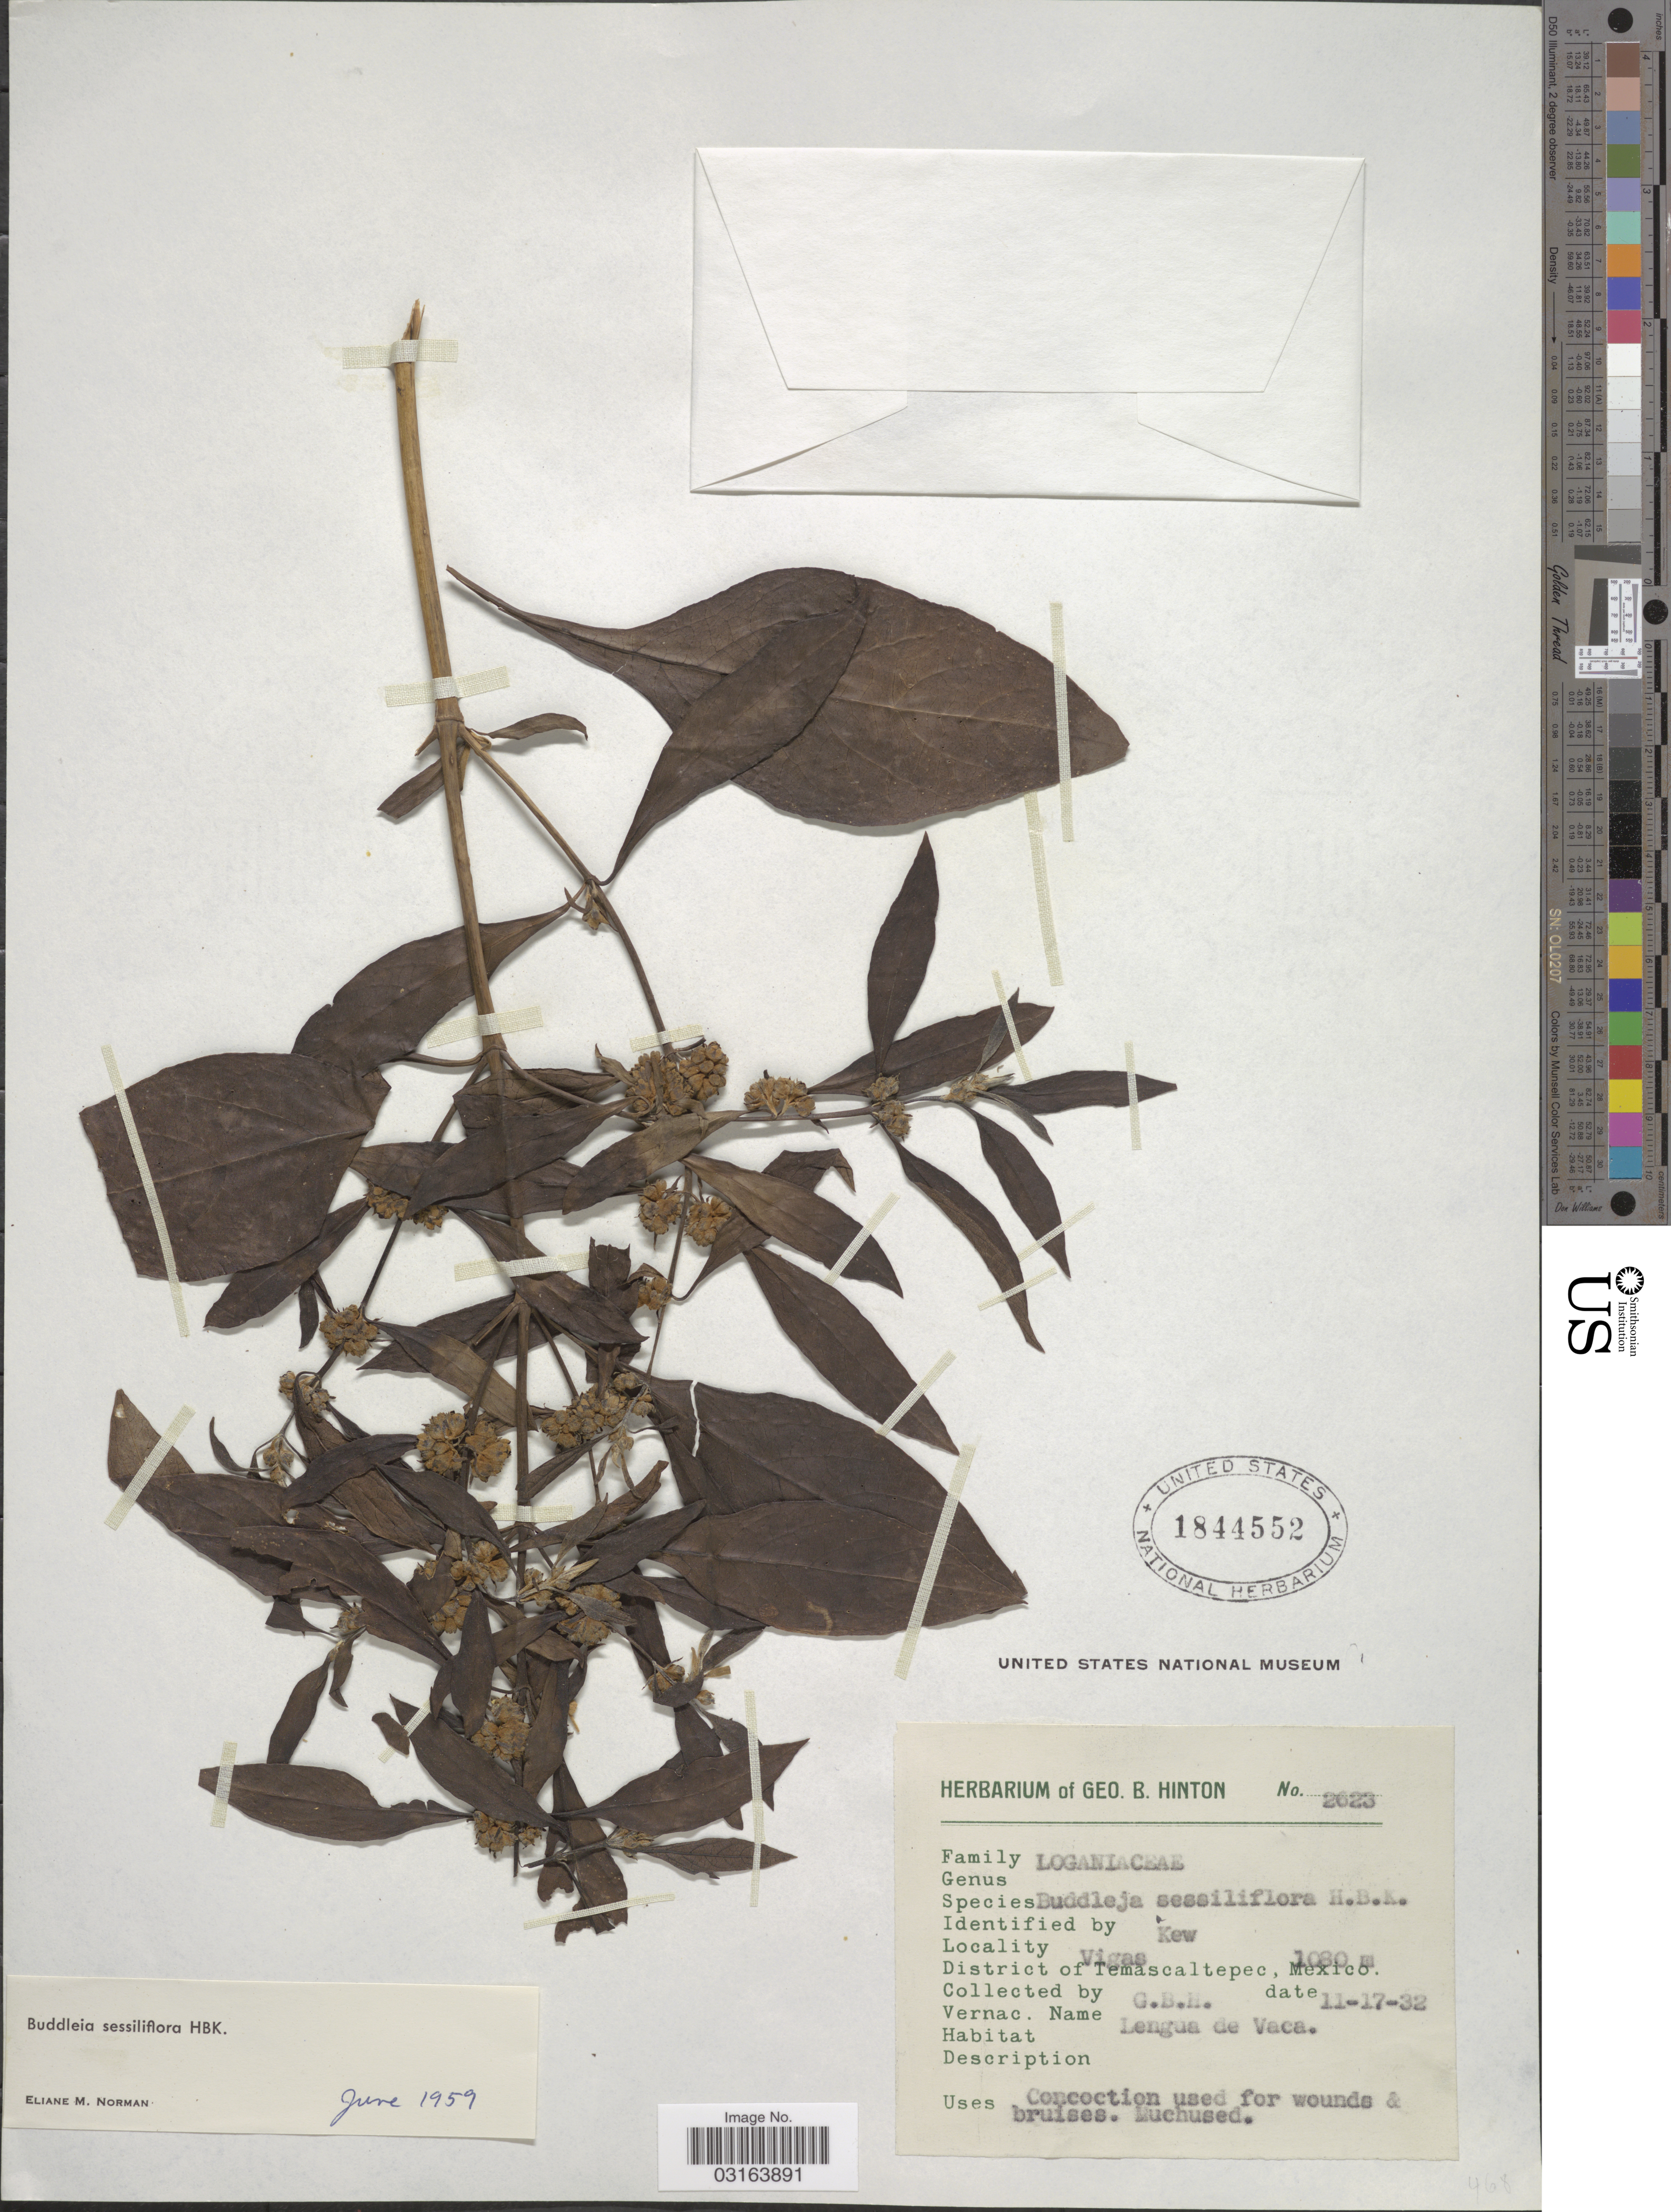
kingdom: Plantae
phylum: Tracheophyta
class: Magnoliopsida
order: Lamiales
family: Scrophulariaceae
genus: Buddleja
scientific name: Buddleja sessiliflora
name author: Kunth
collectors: G. B. Hinton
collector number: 2623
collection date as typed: Transcribed d/m/y: 17/11/32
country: Mexico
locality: Vigas. District of Temascaltepec.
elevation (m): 1080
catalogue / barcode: US 1844552